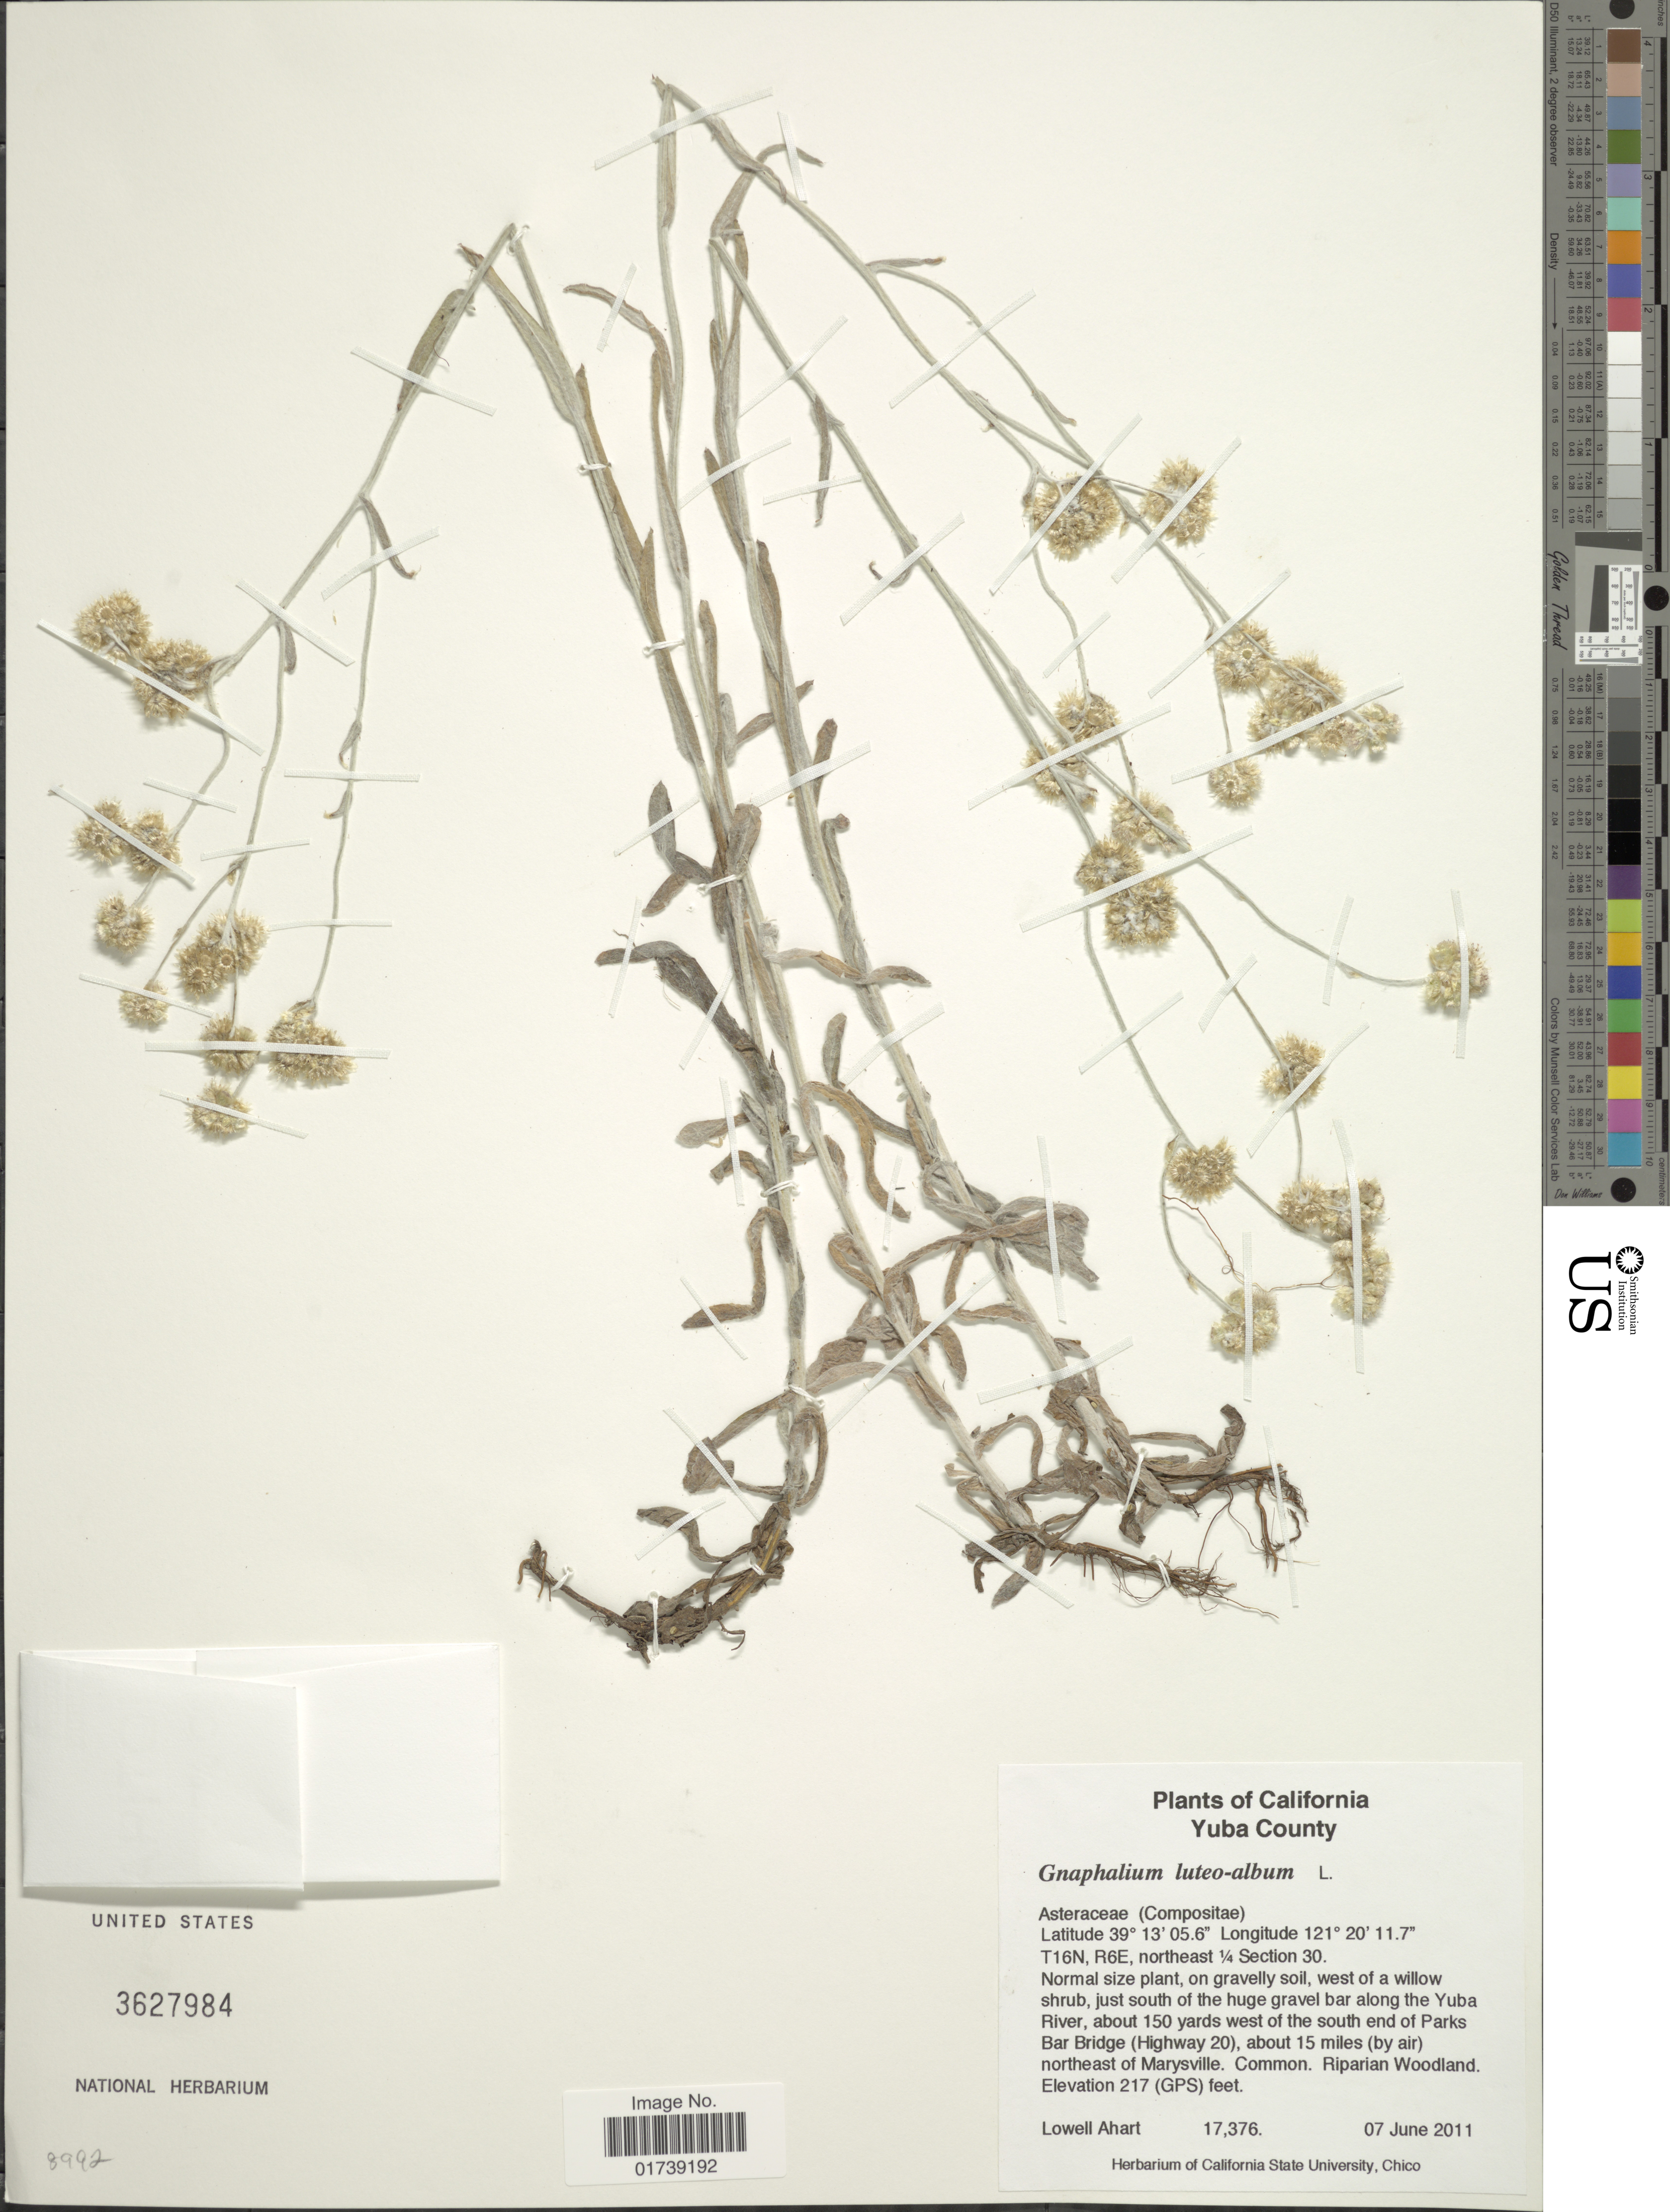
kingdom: Plantae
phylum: Tracheophyta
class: Magnoliopsida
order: Asterales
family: Asteraceae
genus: Pseudognaphalium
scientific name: Pseudognaphalium luteoalbum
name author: (L.) Hilliard & B.L. Burtt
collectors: L. Ahart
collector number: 17376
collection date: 2011-06-07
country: United States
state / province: California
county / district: Yuba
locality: Yuba County, just south of the huge gravel bar along the Yuba River, about 150 yards west of the south end Parks Bar Bridge (Highway 20), about 15 miles (by air) northeast of Marysville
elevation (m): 66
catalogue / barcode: US 3627984